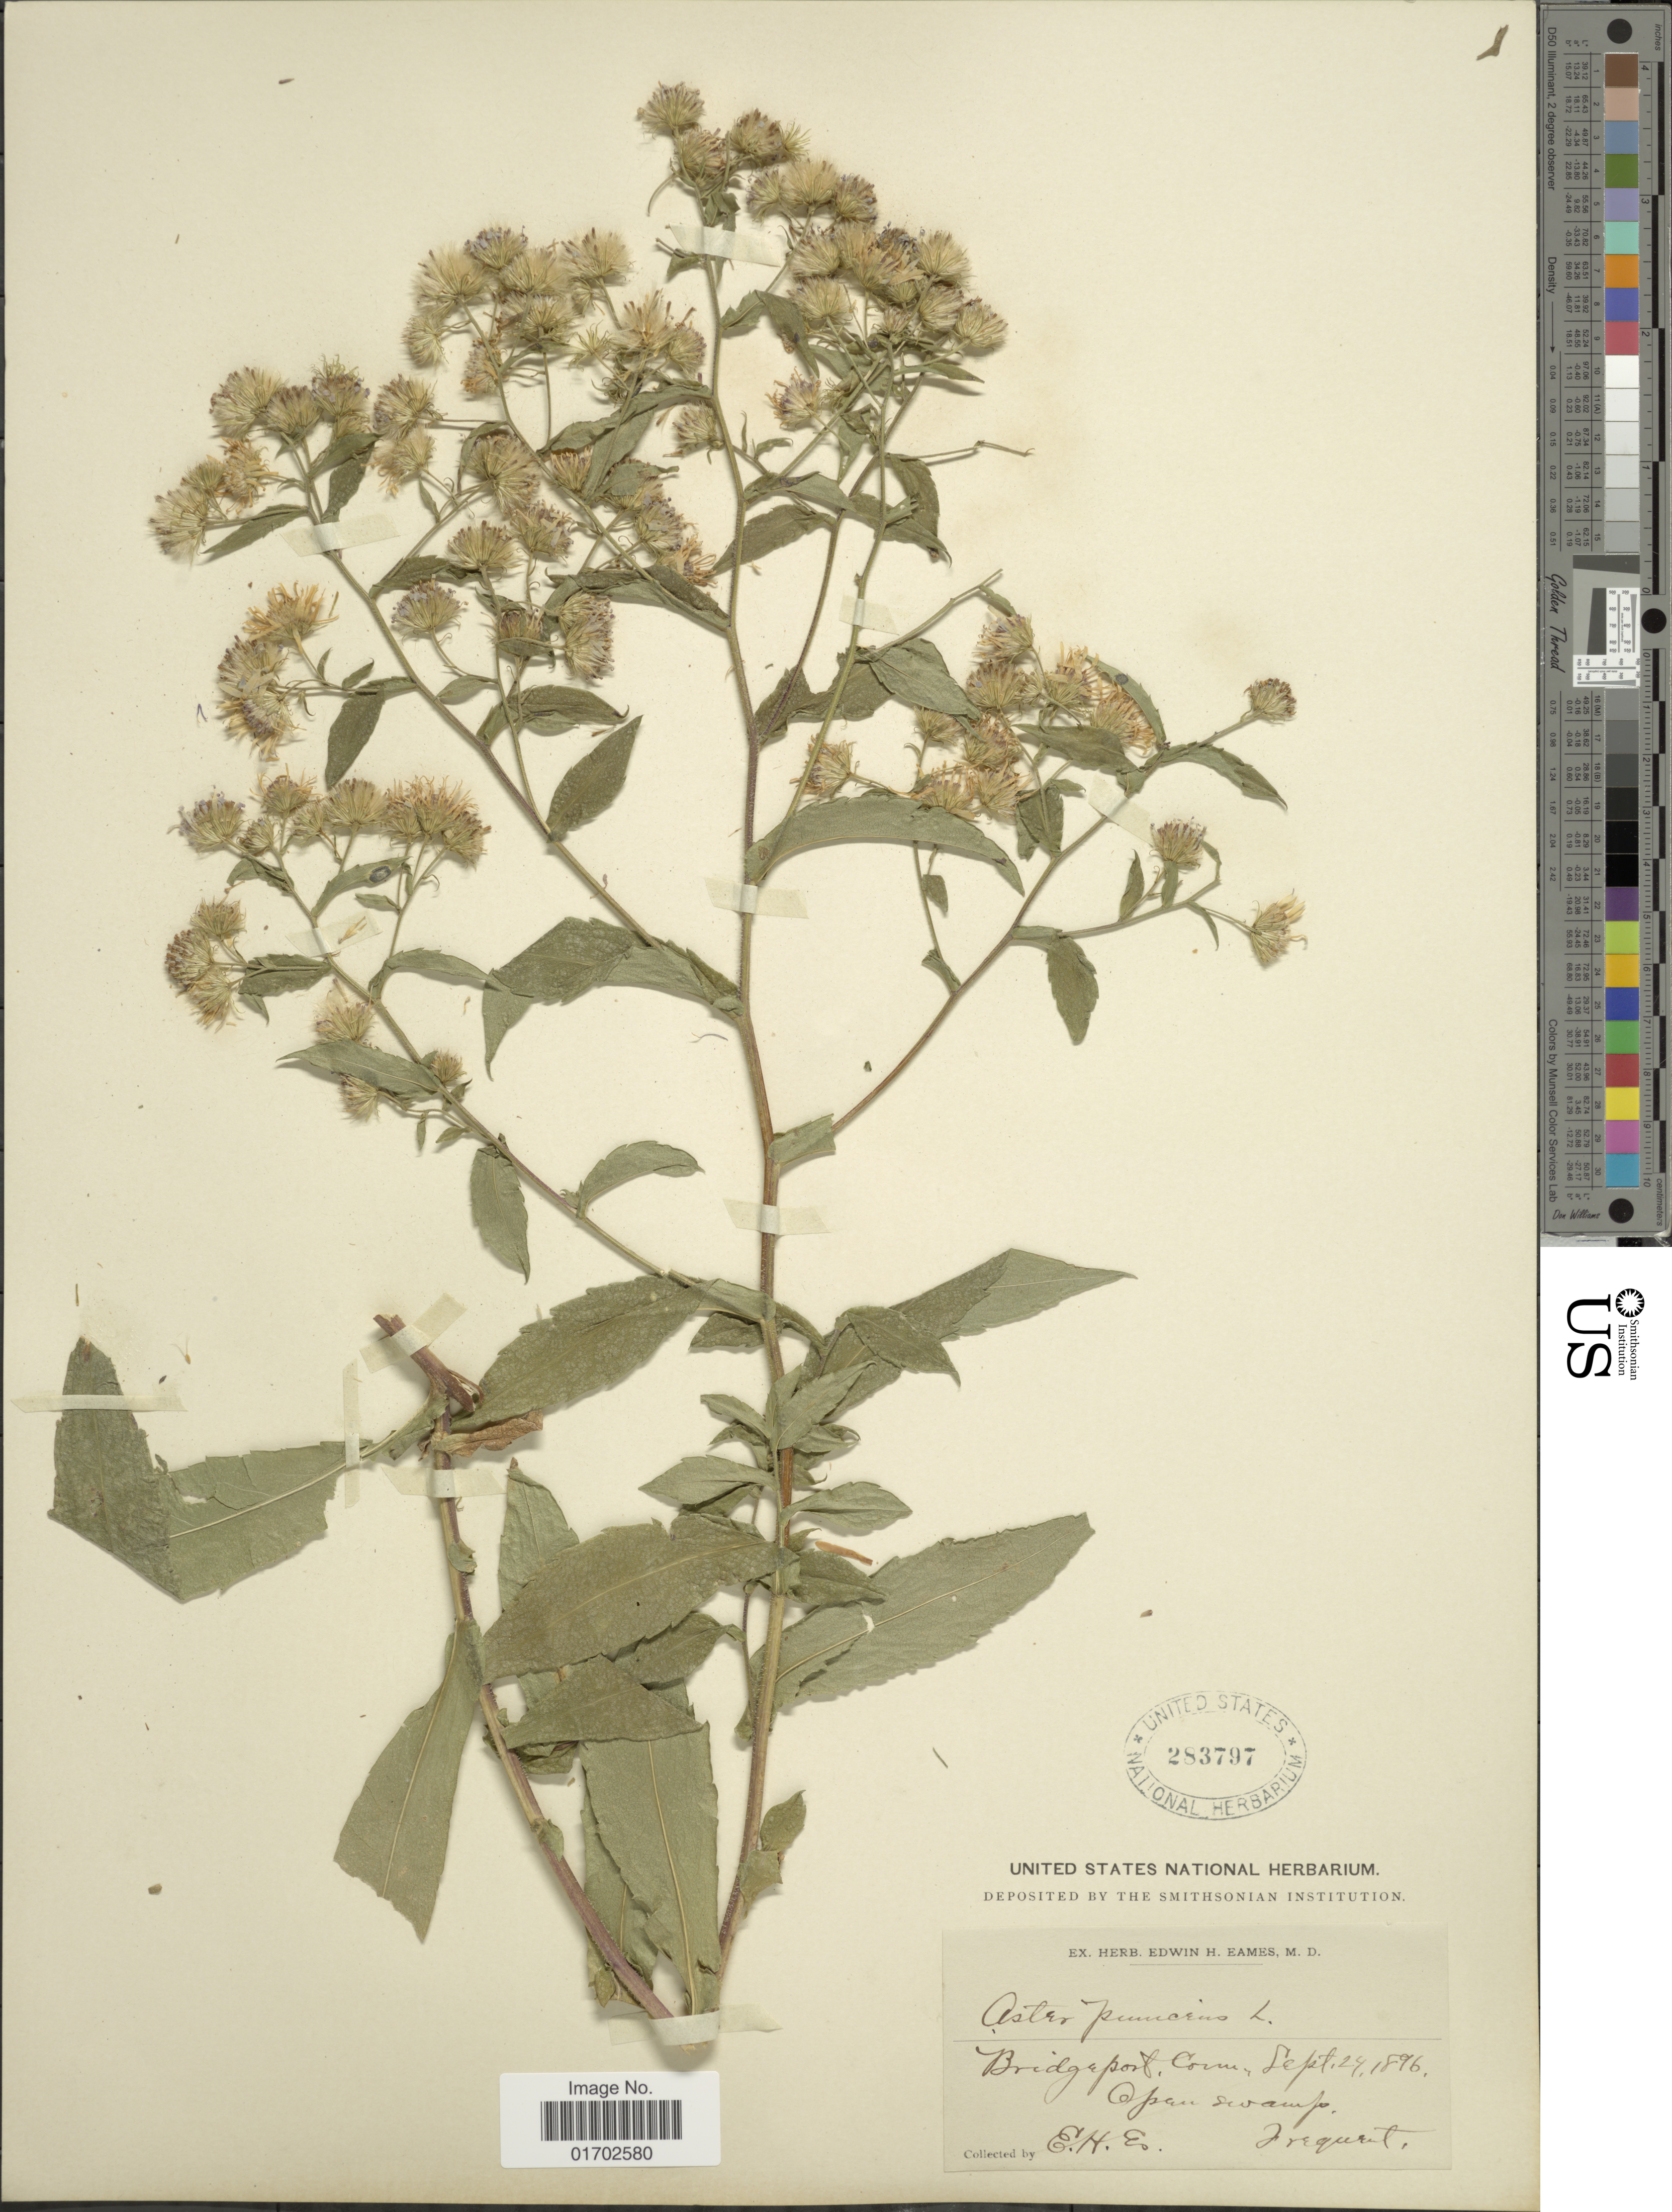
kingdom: Plantae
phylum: Tracheophyta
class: Magnoliopsida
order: Asterales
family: Asteraceae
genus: Symphyotrichum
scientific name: Symphyotrichum puniceum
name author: (L.) Á. Löve & D. Löve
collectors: E. H. Eames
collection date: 1896-09-24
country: United States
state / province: Connecticut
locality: Bridgeport, Open swamp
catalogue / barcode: US 283797